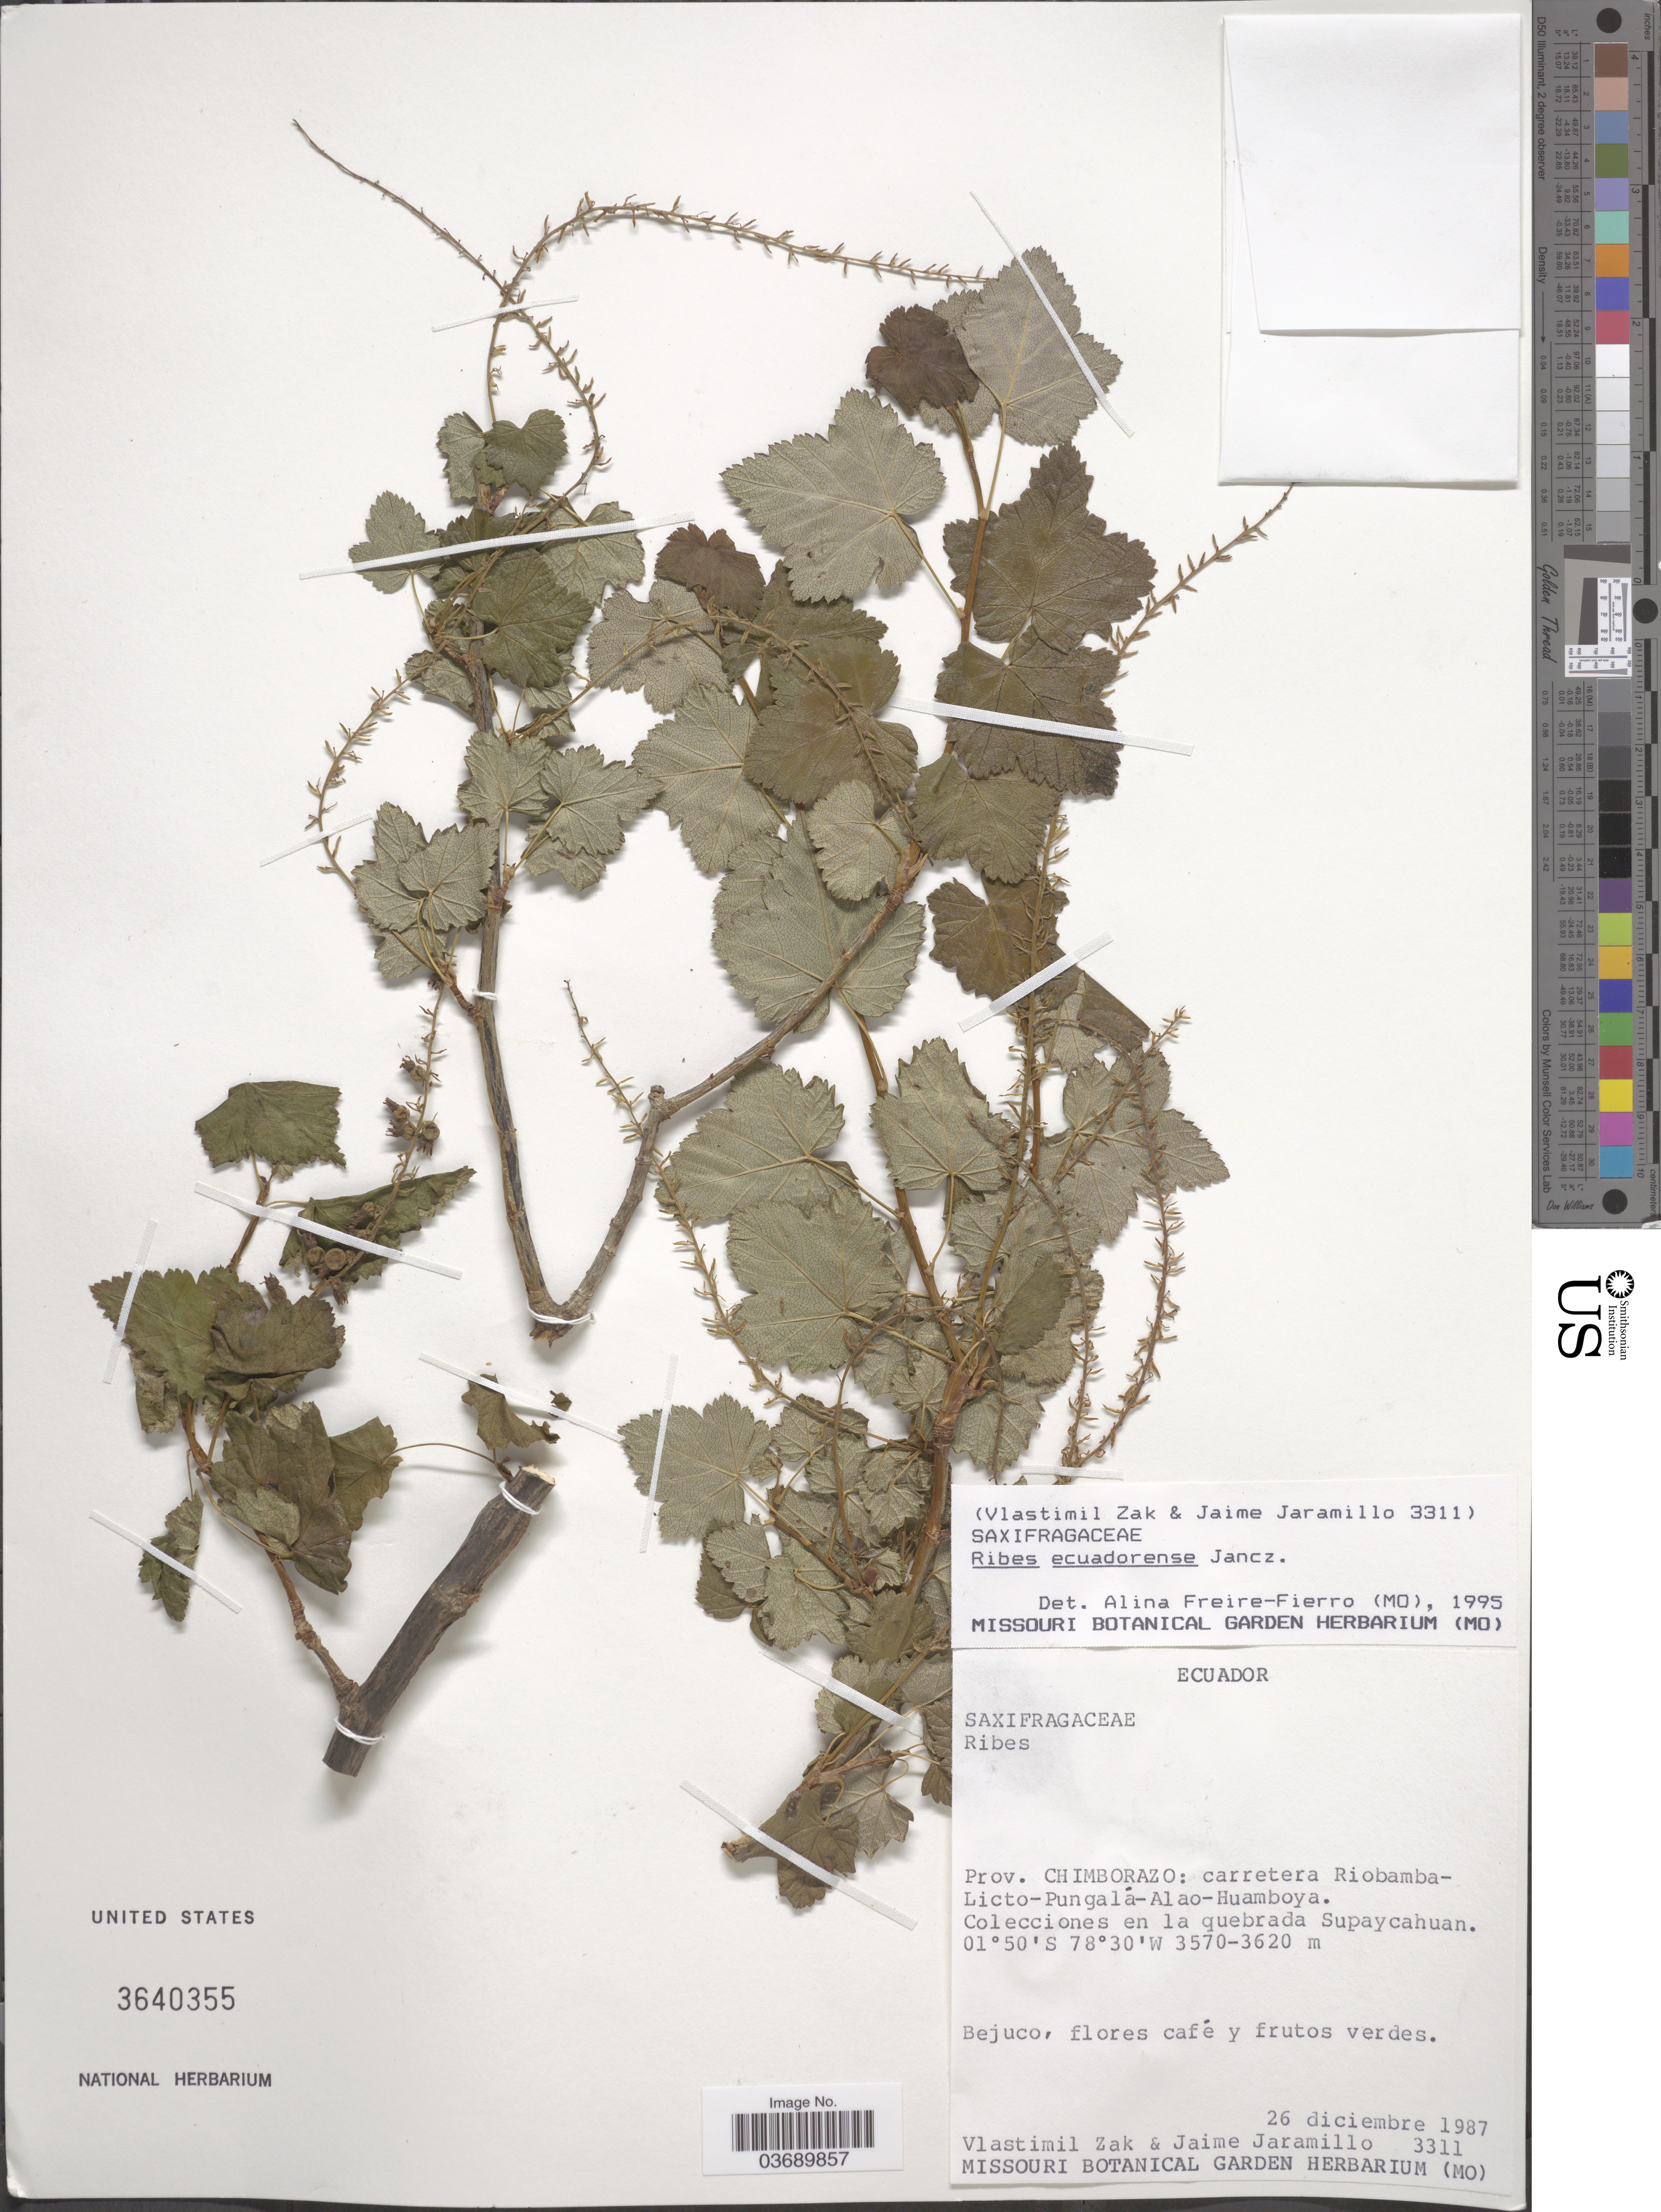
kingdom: Plantae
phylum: Tracheophyta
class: Magnoliopsida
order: Saxifragales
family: Grossulariaceae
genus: Ribes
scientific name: Ribes ecuadorense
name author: Jancz.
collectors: V. Zak & J. Jaramillo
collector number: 3311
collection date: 1987-12-26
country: Ecuador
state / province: Chimborazo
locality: Carretera Riobamba - Licto - Pungalá - Alao - Huamboya. La quebrada Supaycahuan.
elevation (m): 3570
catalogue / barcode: US 3640355